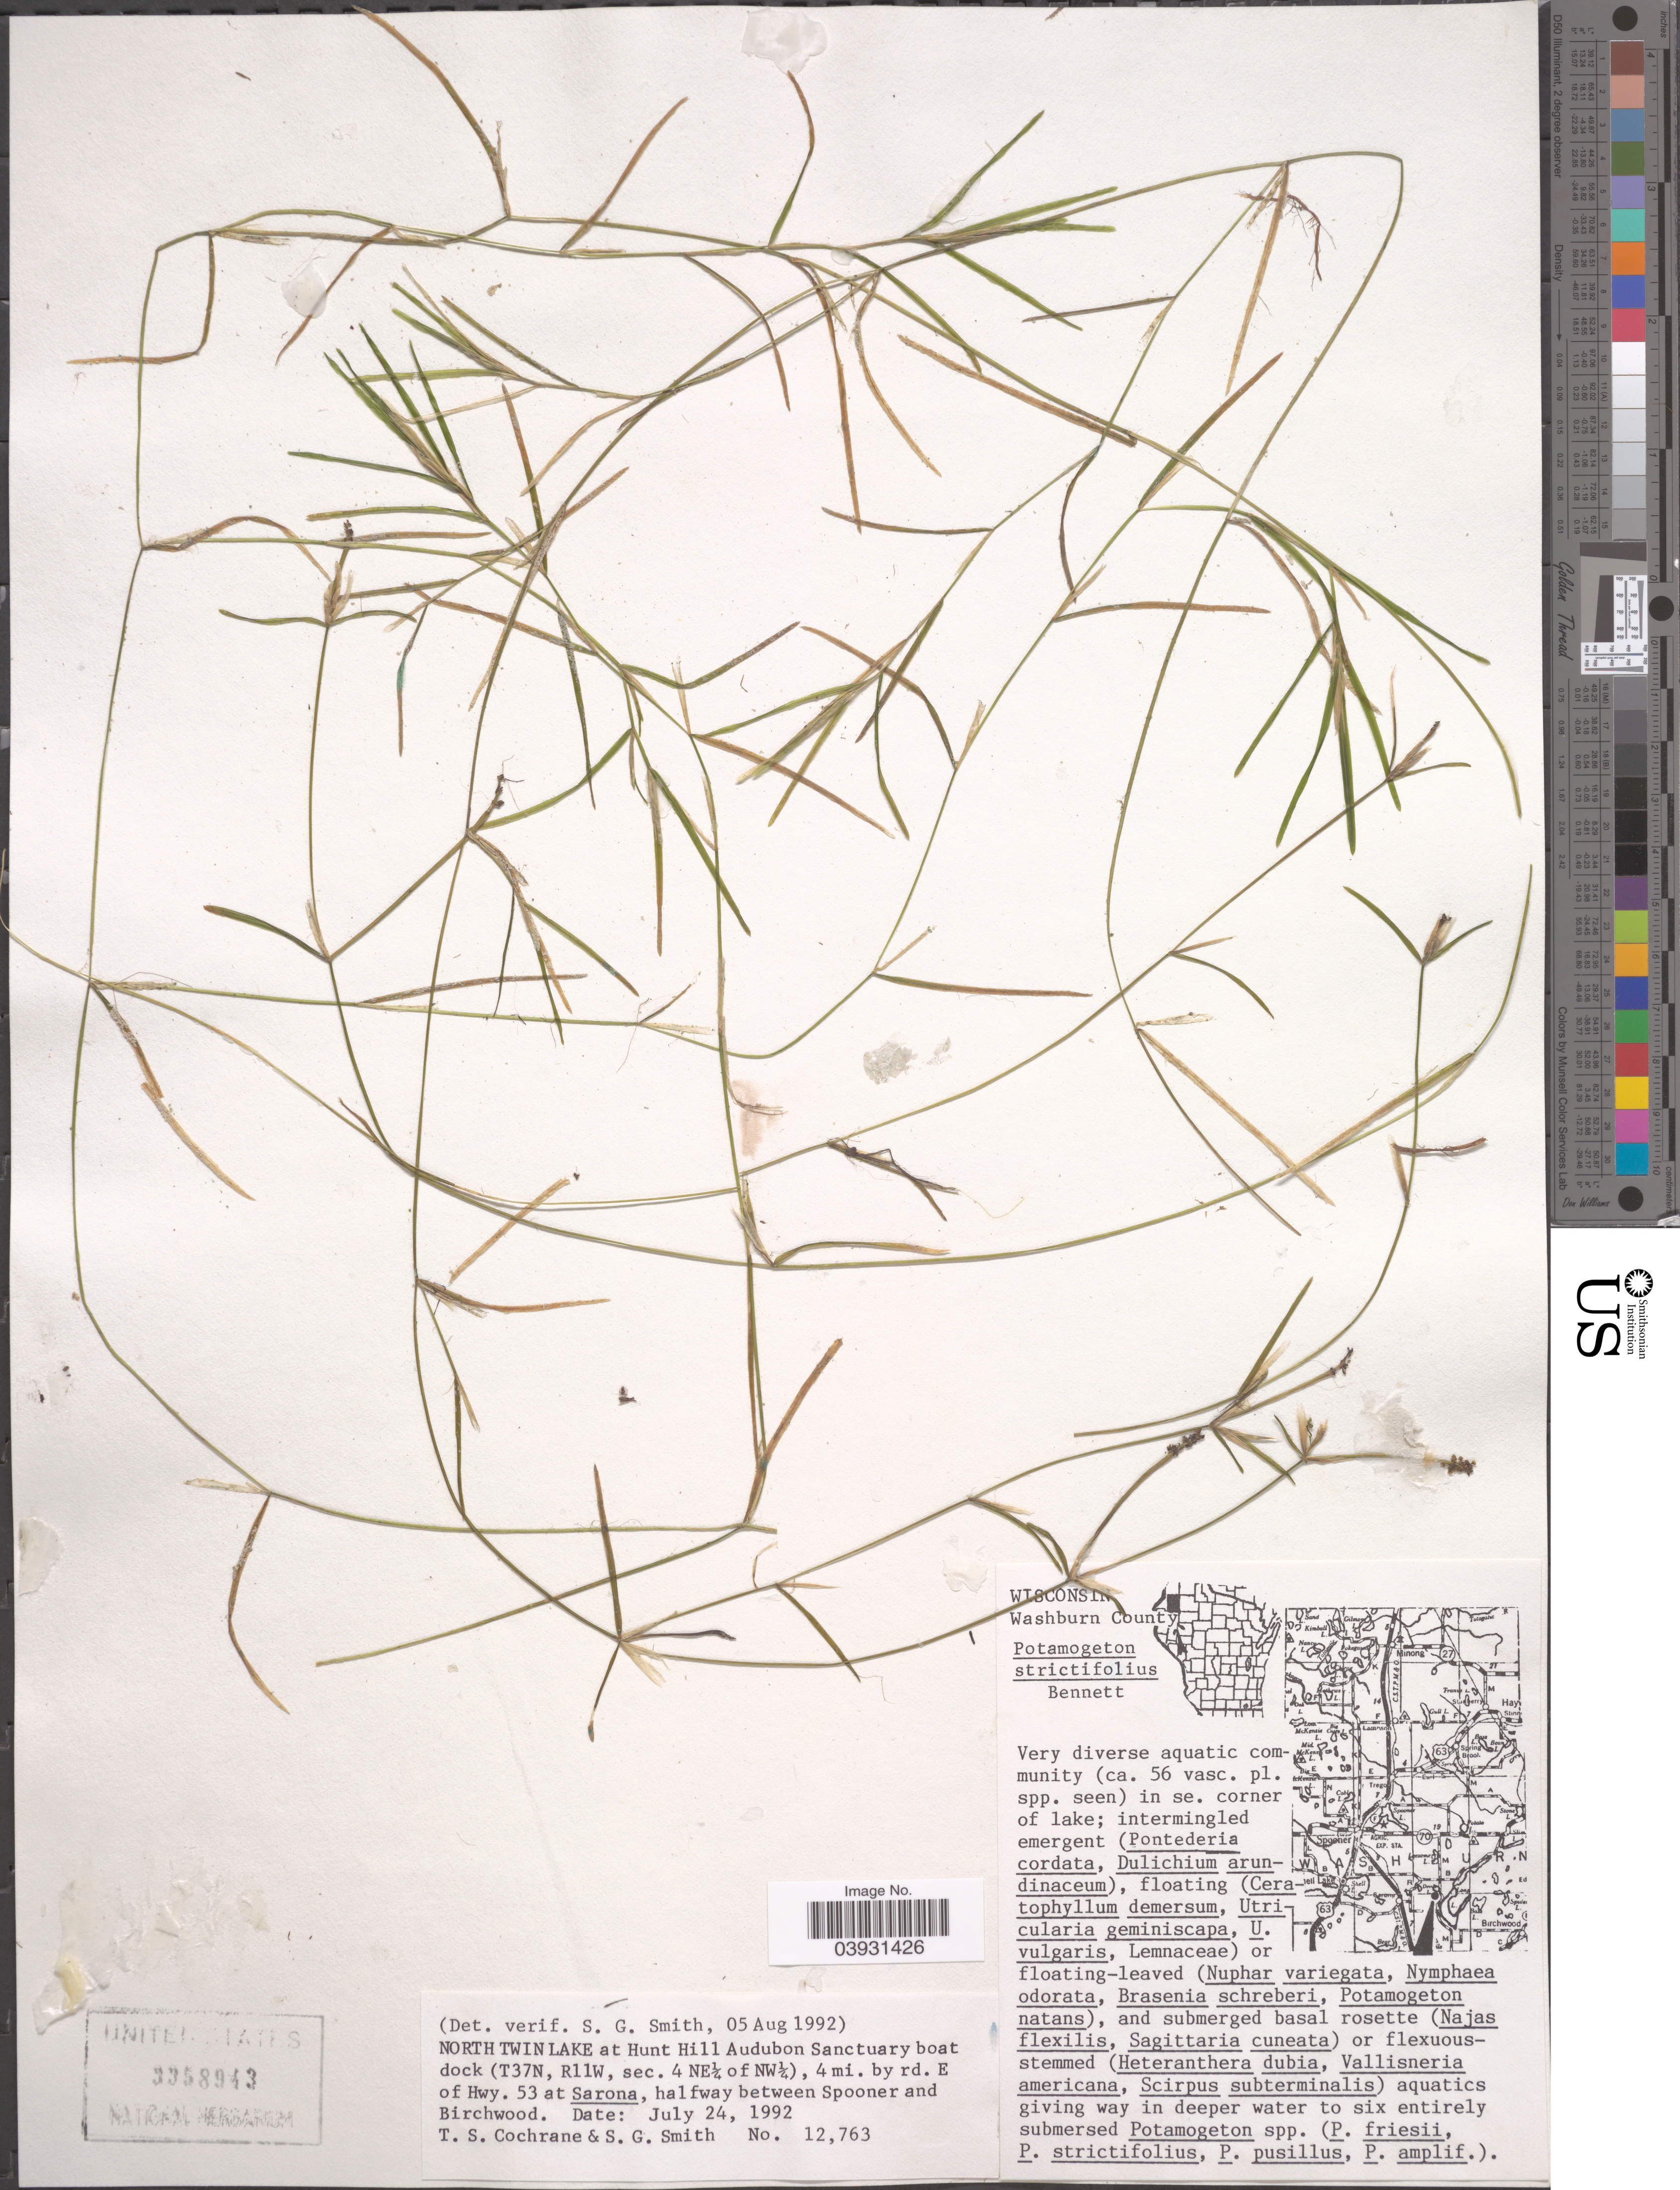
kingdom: Plantae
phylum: Tracheophyta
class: Liliopsida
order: Alismatales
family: Potamogetonaceae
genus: Potamogeton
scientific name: Potamogeton strictifolius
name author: A. Benn.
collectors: T. S. Cochrane & S. G. Smith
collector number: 12763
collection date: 1992-07-24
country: United States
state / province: Wisconsin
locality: Washburn County. North Twin Lake at Hunt Hill Audubon Sanctuary boat dock (T37N, R11W, sec. 4 NE¼ of NW¼), 4 mi. by rd. E of Hwy. 53 at Sarona, halfway between Spooner and Birchwood.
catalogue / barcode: US 3358943